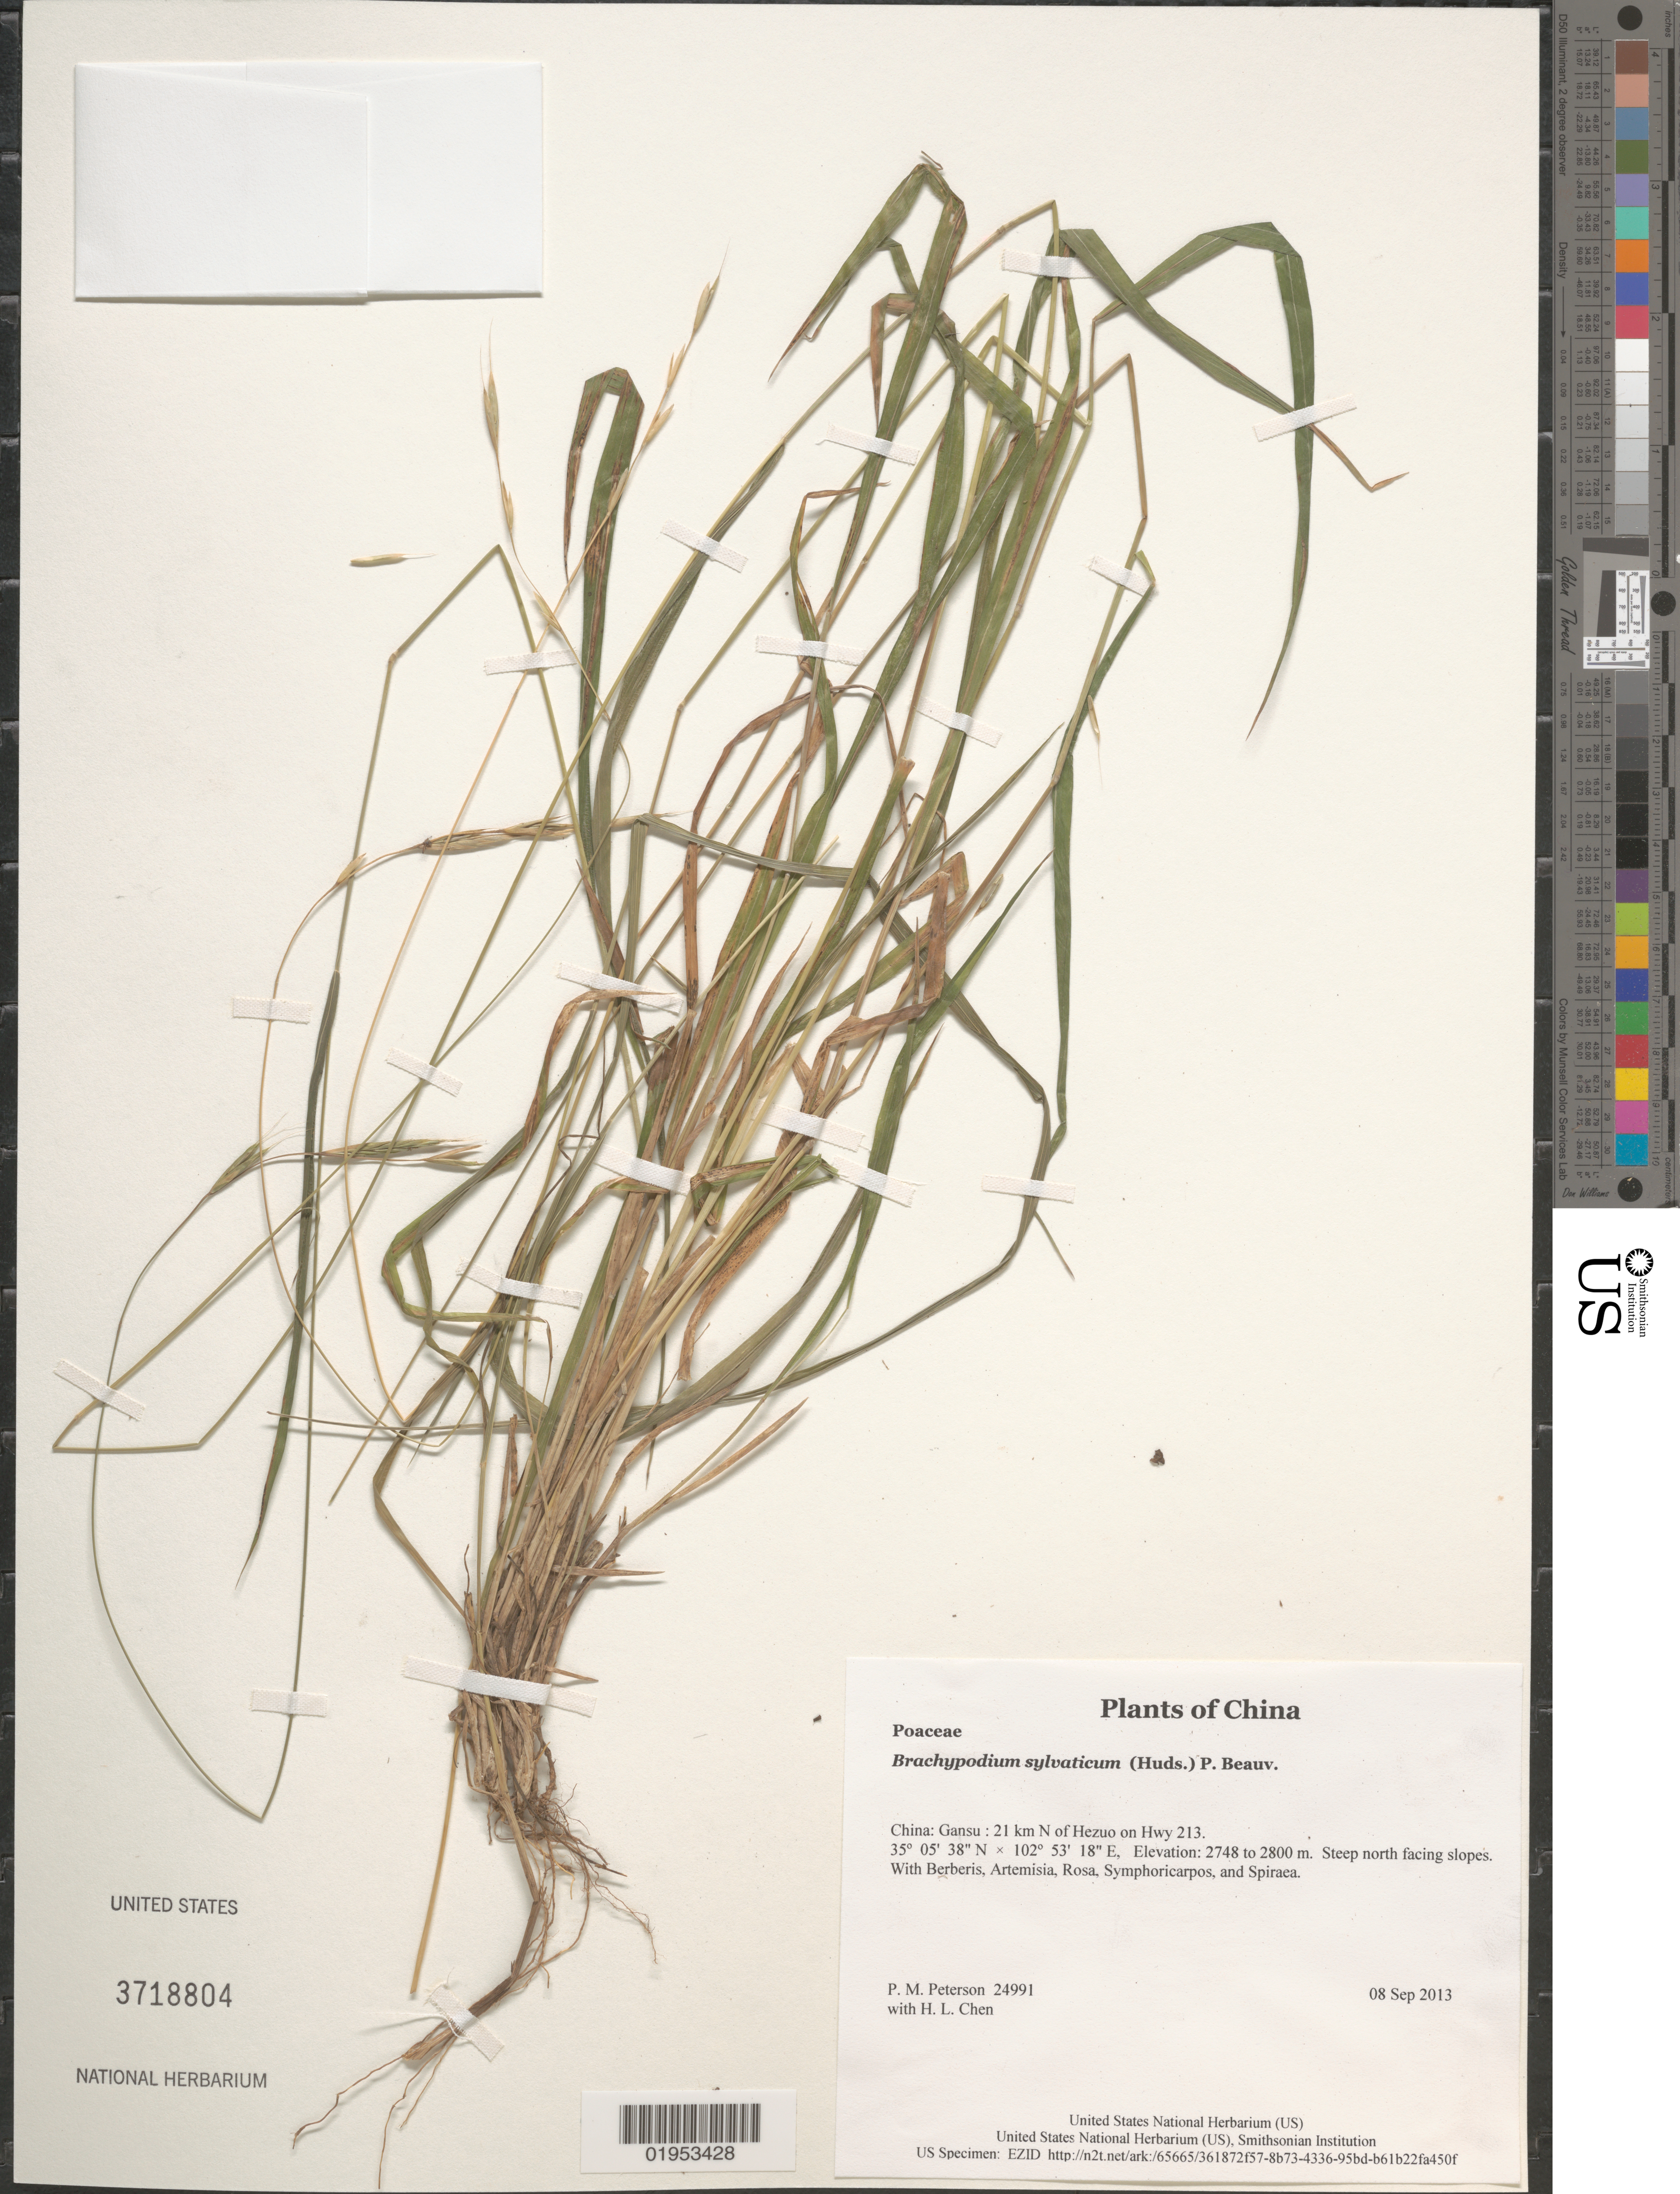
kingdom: Plantae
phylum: Tracheophyta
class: Liliopsida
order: Poales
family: Poaceae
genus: Brachypodium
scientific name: Brachypodium sylvaticum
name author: (Huds.) P. Beauv.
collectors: P. M. Peterson & H. L. Chen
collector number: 24991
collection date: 2013-09-08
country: China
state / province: Gansu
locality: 21 km N of Hezuo on Hwy 213.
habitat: Steep north facing slopes.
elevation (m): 2748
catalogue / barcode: US 3718804